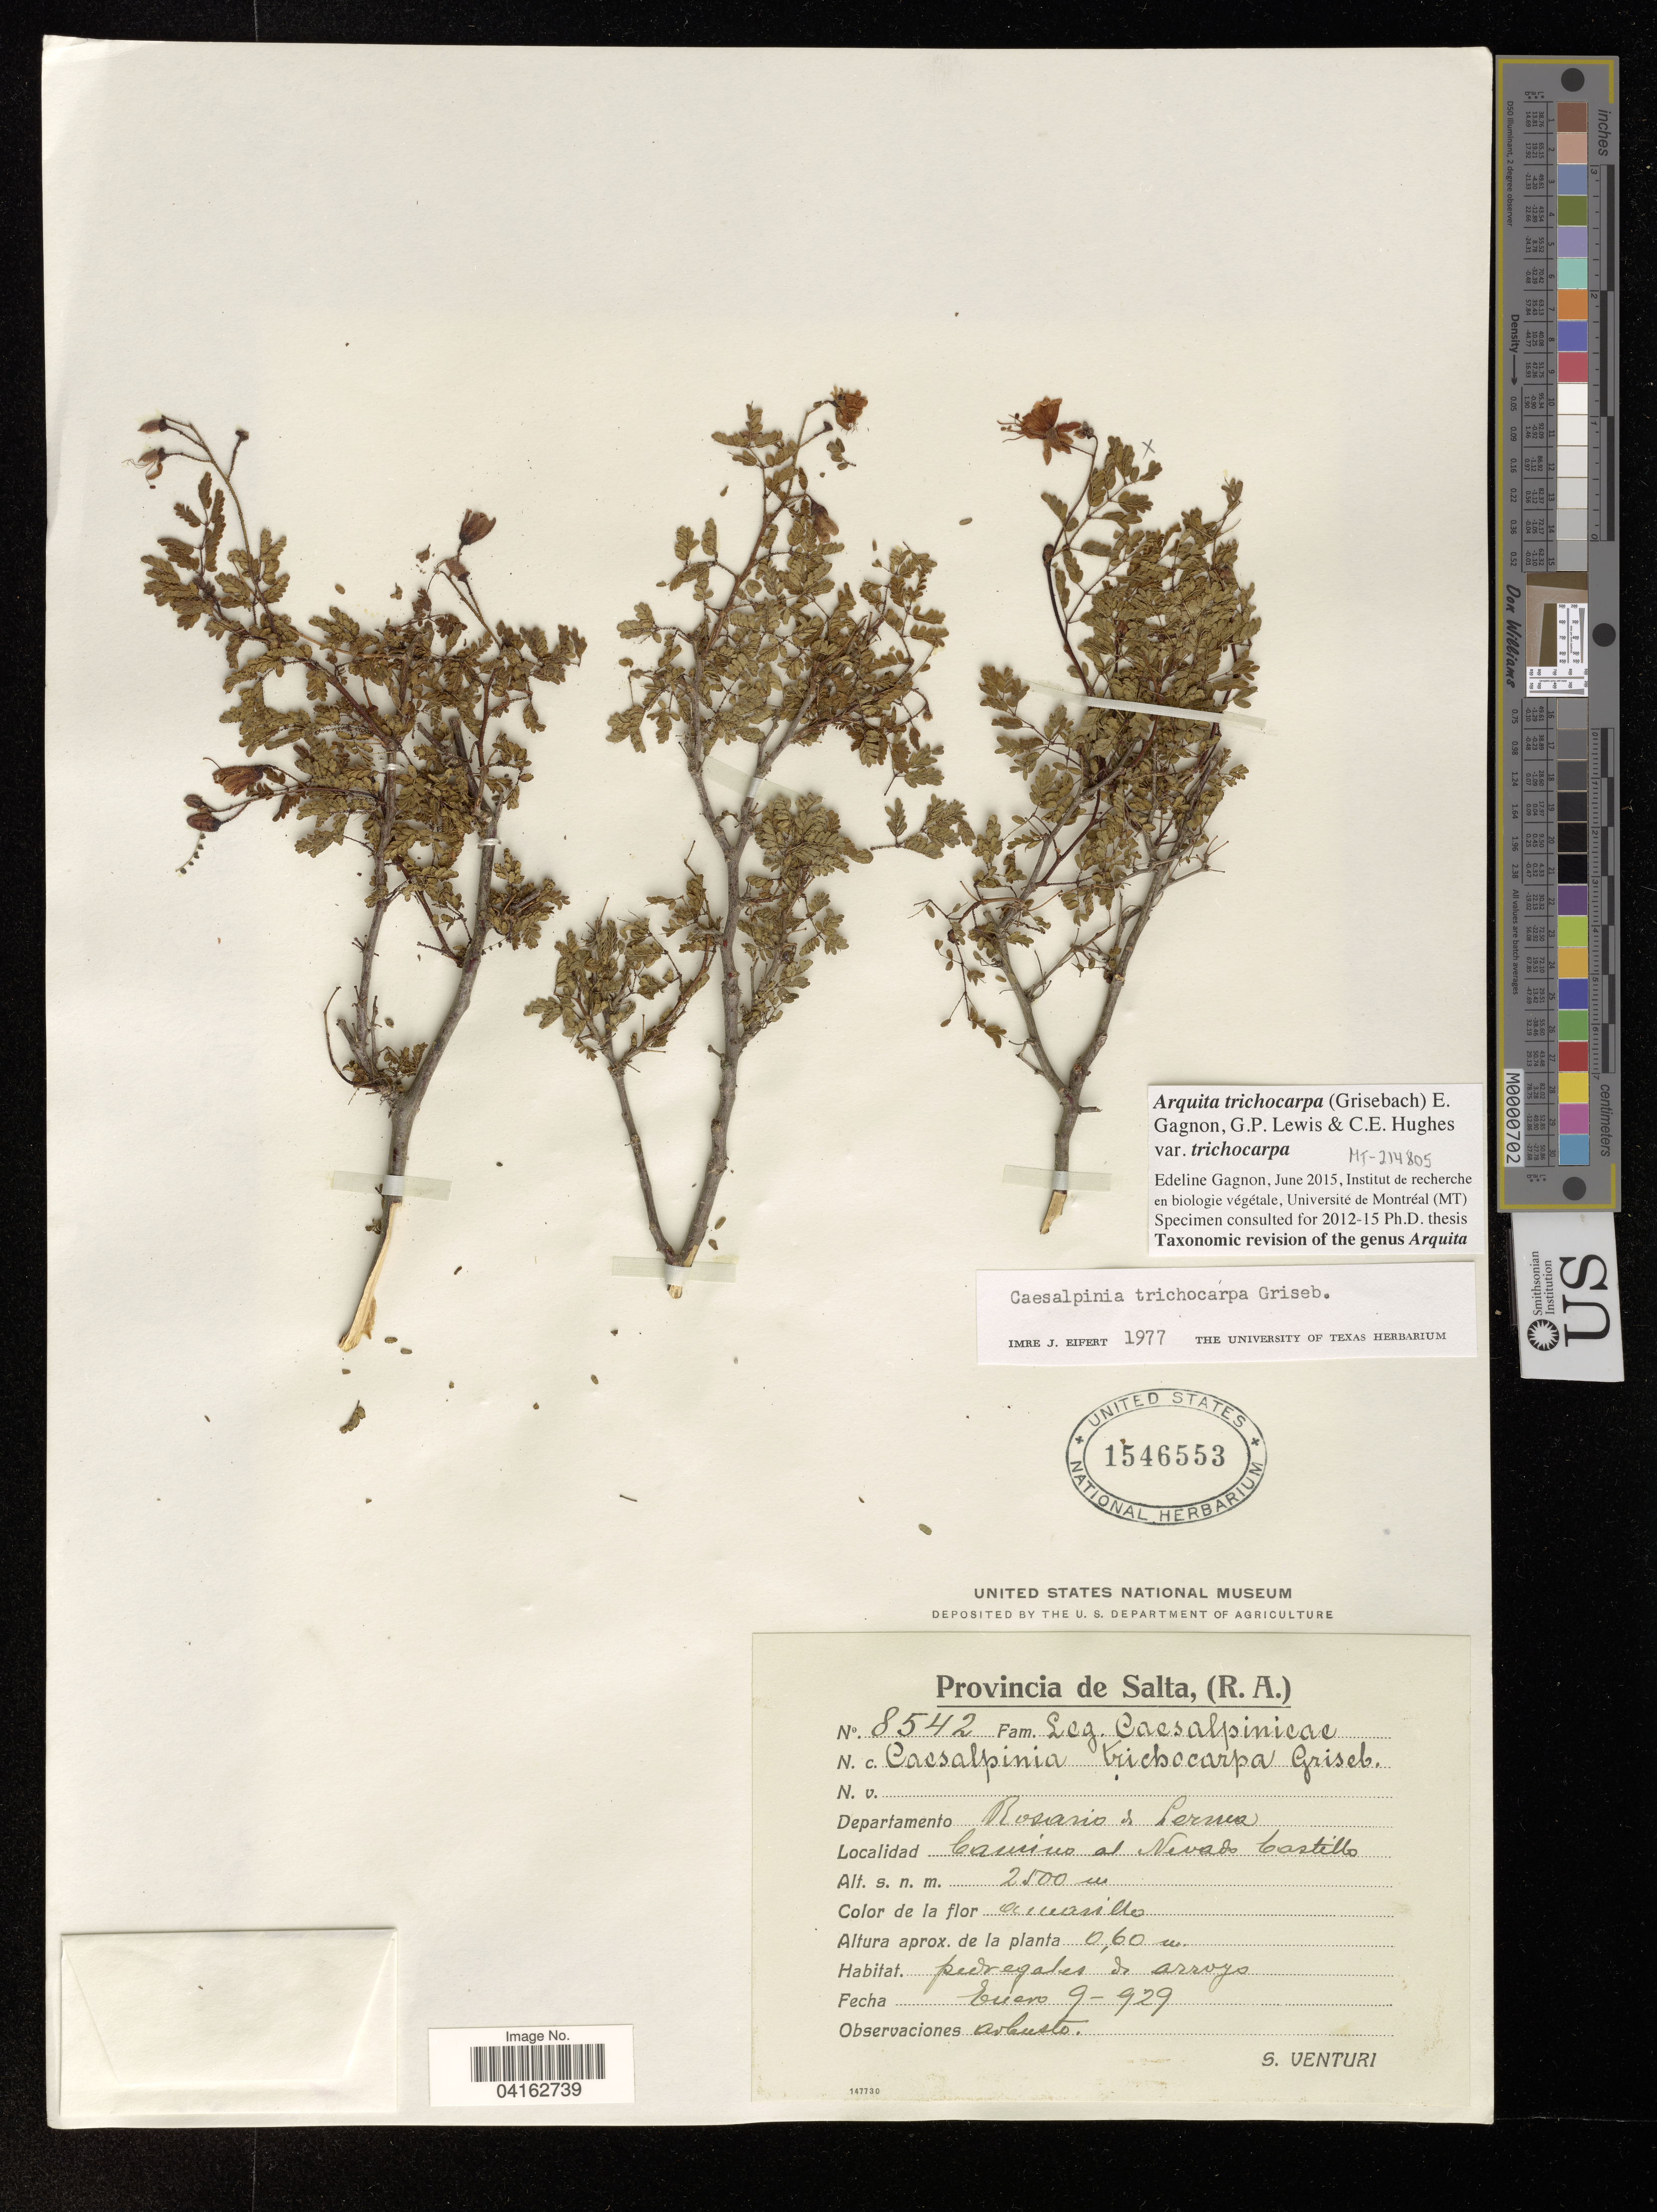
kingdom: Plantae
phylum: Tracheophyta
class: Magnoliopsida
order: Fabales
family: Fabaceae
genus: Arquita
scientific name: Arquita trichocarpa var. trichocarpa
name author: (Griseb.) Gagnon et al.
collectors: S. Venturi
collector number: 8542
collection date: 1929-01-09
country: Argentina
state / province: Salta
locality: Provincia de Salta, (R.A.). Departamento Rosario & Lerma. Camino at Nevado Castillo.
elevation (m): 2500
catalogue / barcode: US 1546553